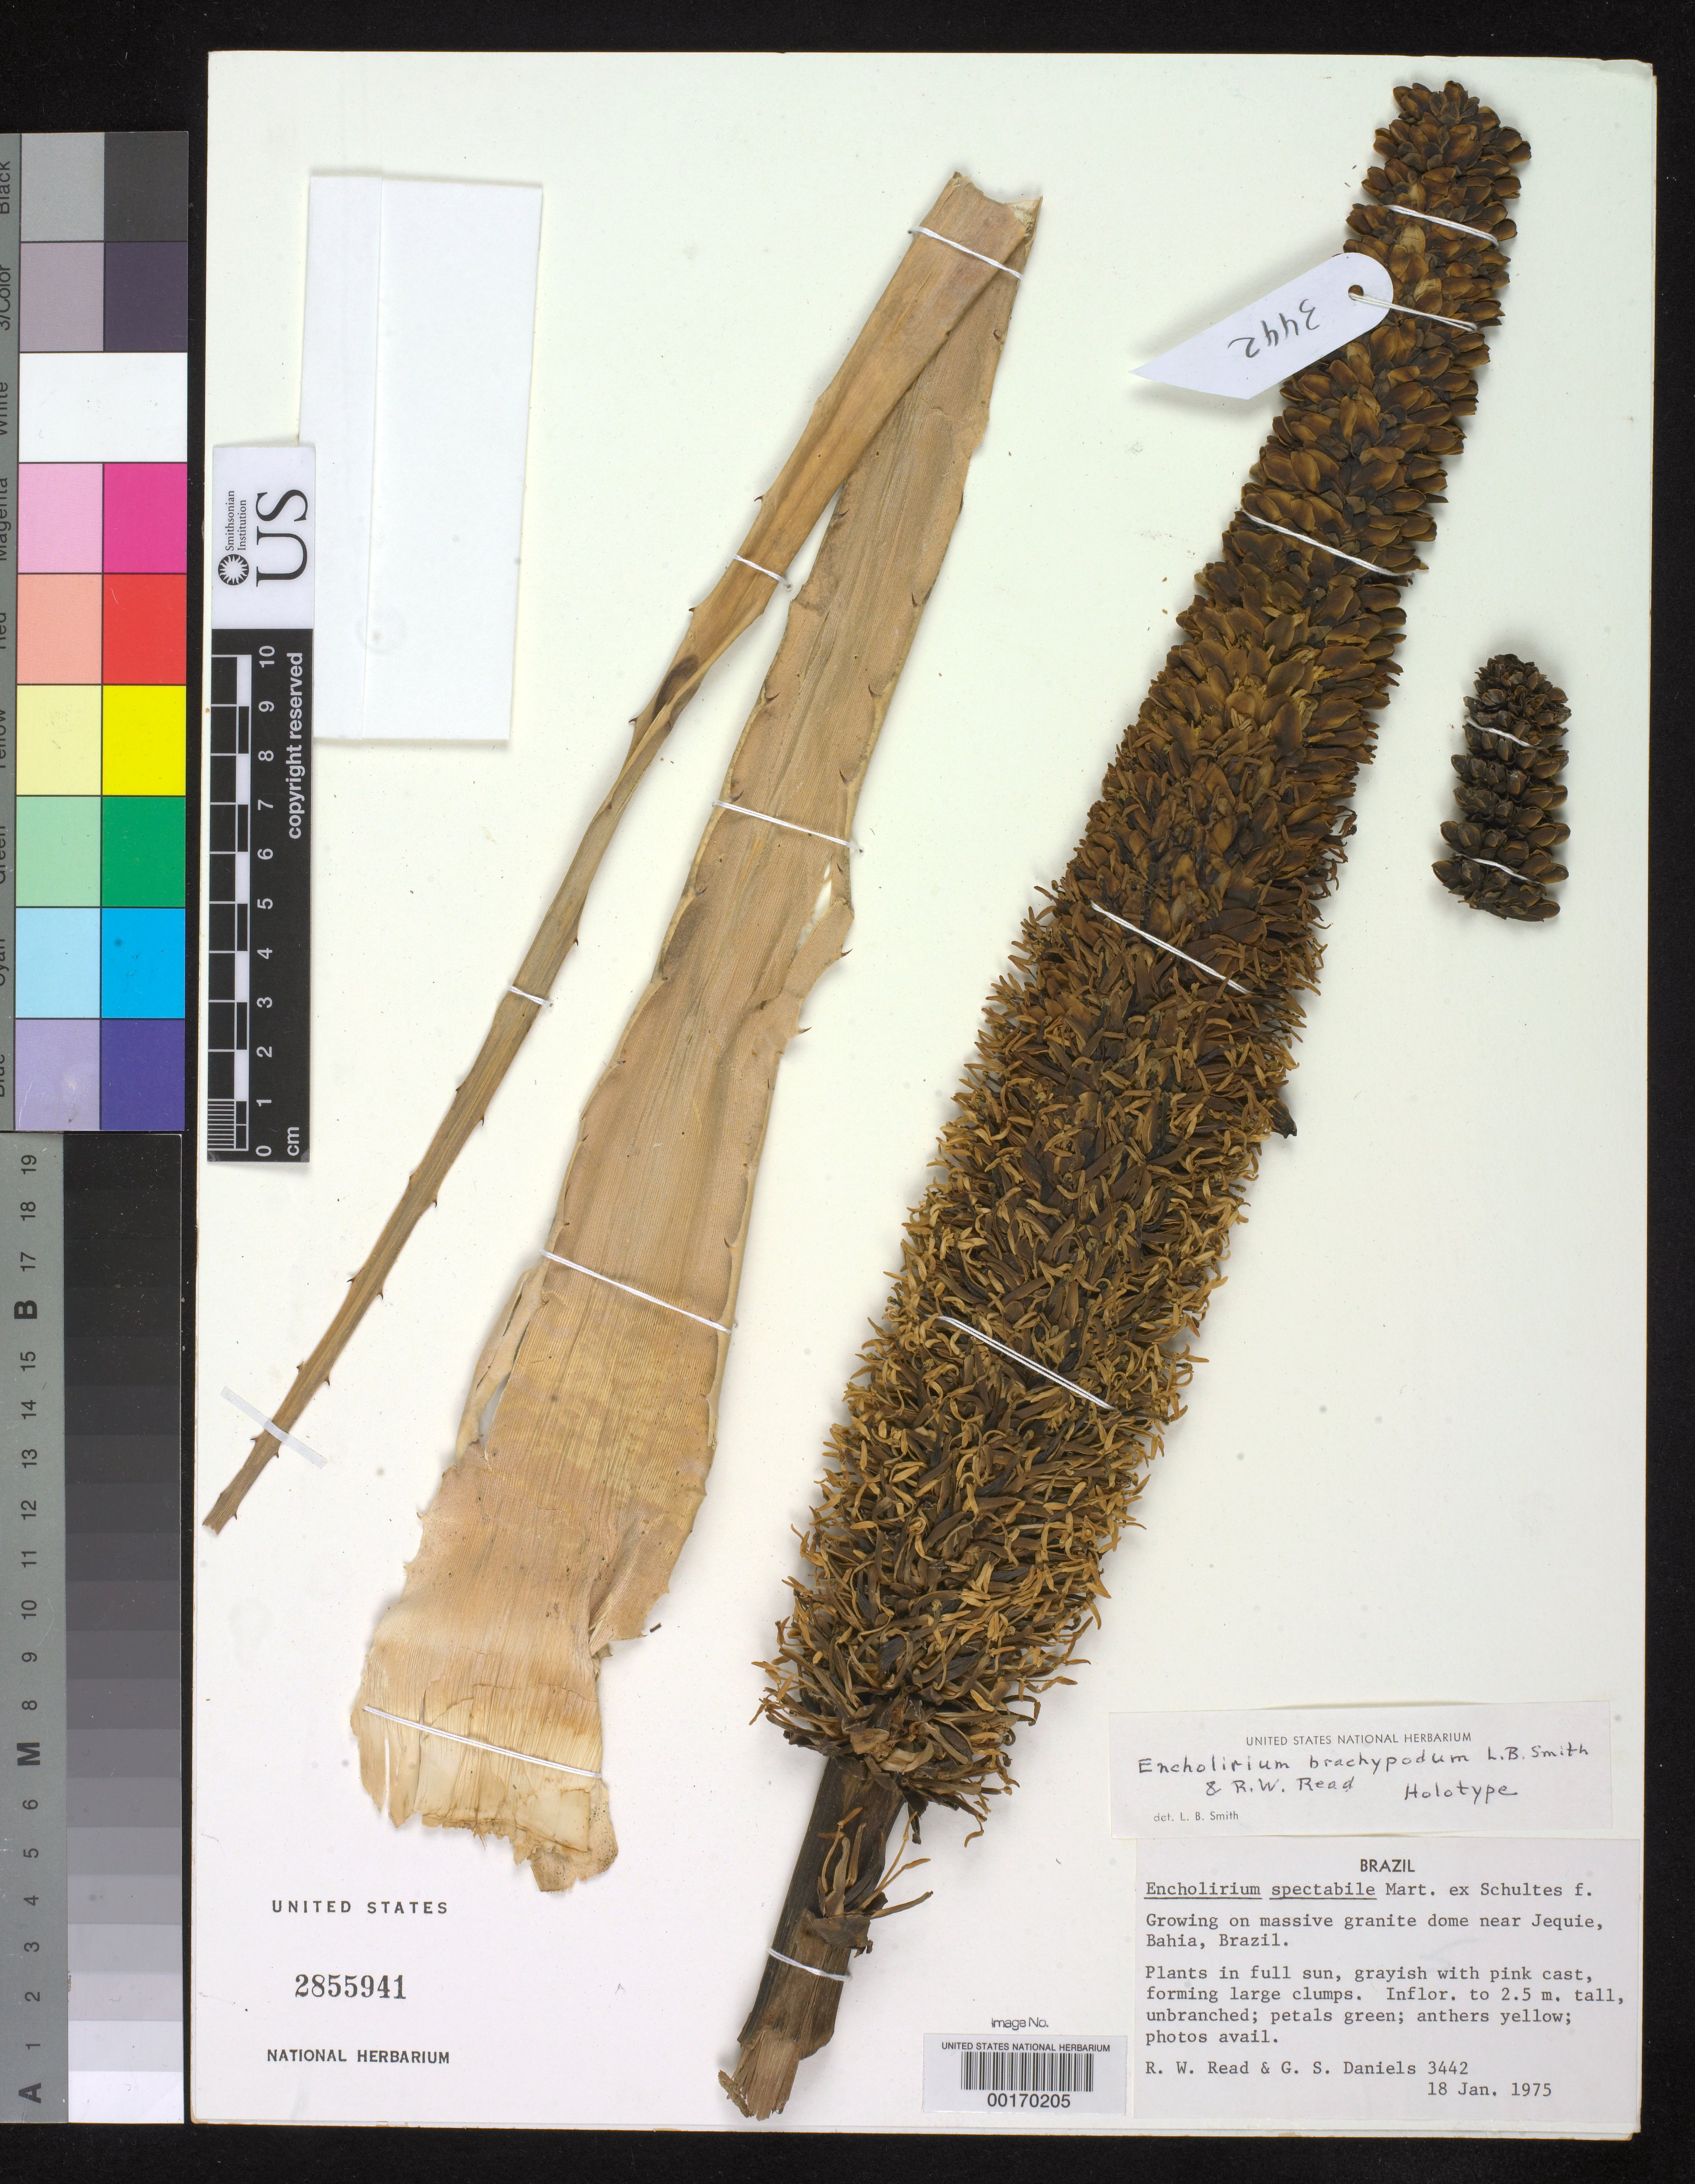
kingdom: Plantae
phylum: Tracheophyta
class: Liliopsida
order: Poales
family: Bromeliaceae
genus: Encholirium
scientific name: Encholirium brachypodum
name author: L.B. Sm. & Read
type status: Holotype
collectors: R. W. Read & G. S. Daniels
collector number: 3442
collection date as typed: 18 Jan 1975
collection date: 1975-01-18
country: Brazil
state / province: Bahia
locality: Near Jequie on massive granite dome.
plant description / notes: Protologue cites holotype at RBG (and isotype at US), but illustrates (p. 311) with photo of USNH 2855941, annotated as "holotype" by L.B. Smith. A second (bulky) specimen, USNH 2855942, is also annotated "holotype" by L.B. Smith. A third US sheet, USNH 2830258, was annotated as "type" by Read (1989), later altered to "iso"type (L.B. Smith script?) and also "sheet 2" (also L.B. Smith script) but with no correspondingly annotated "sheet 1".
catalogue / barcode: US 2855941